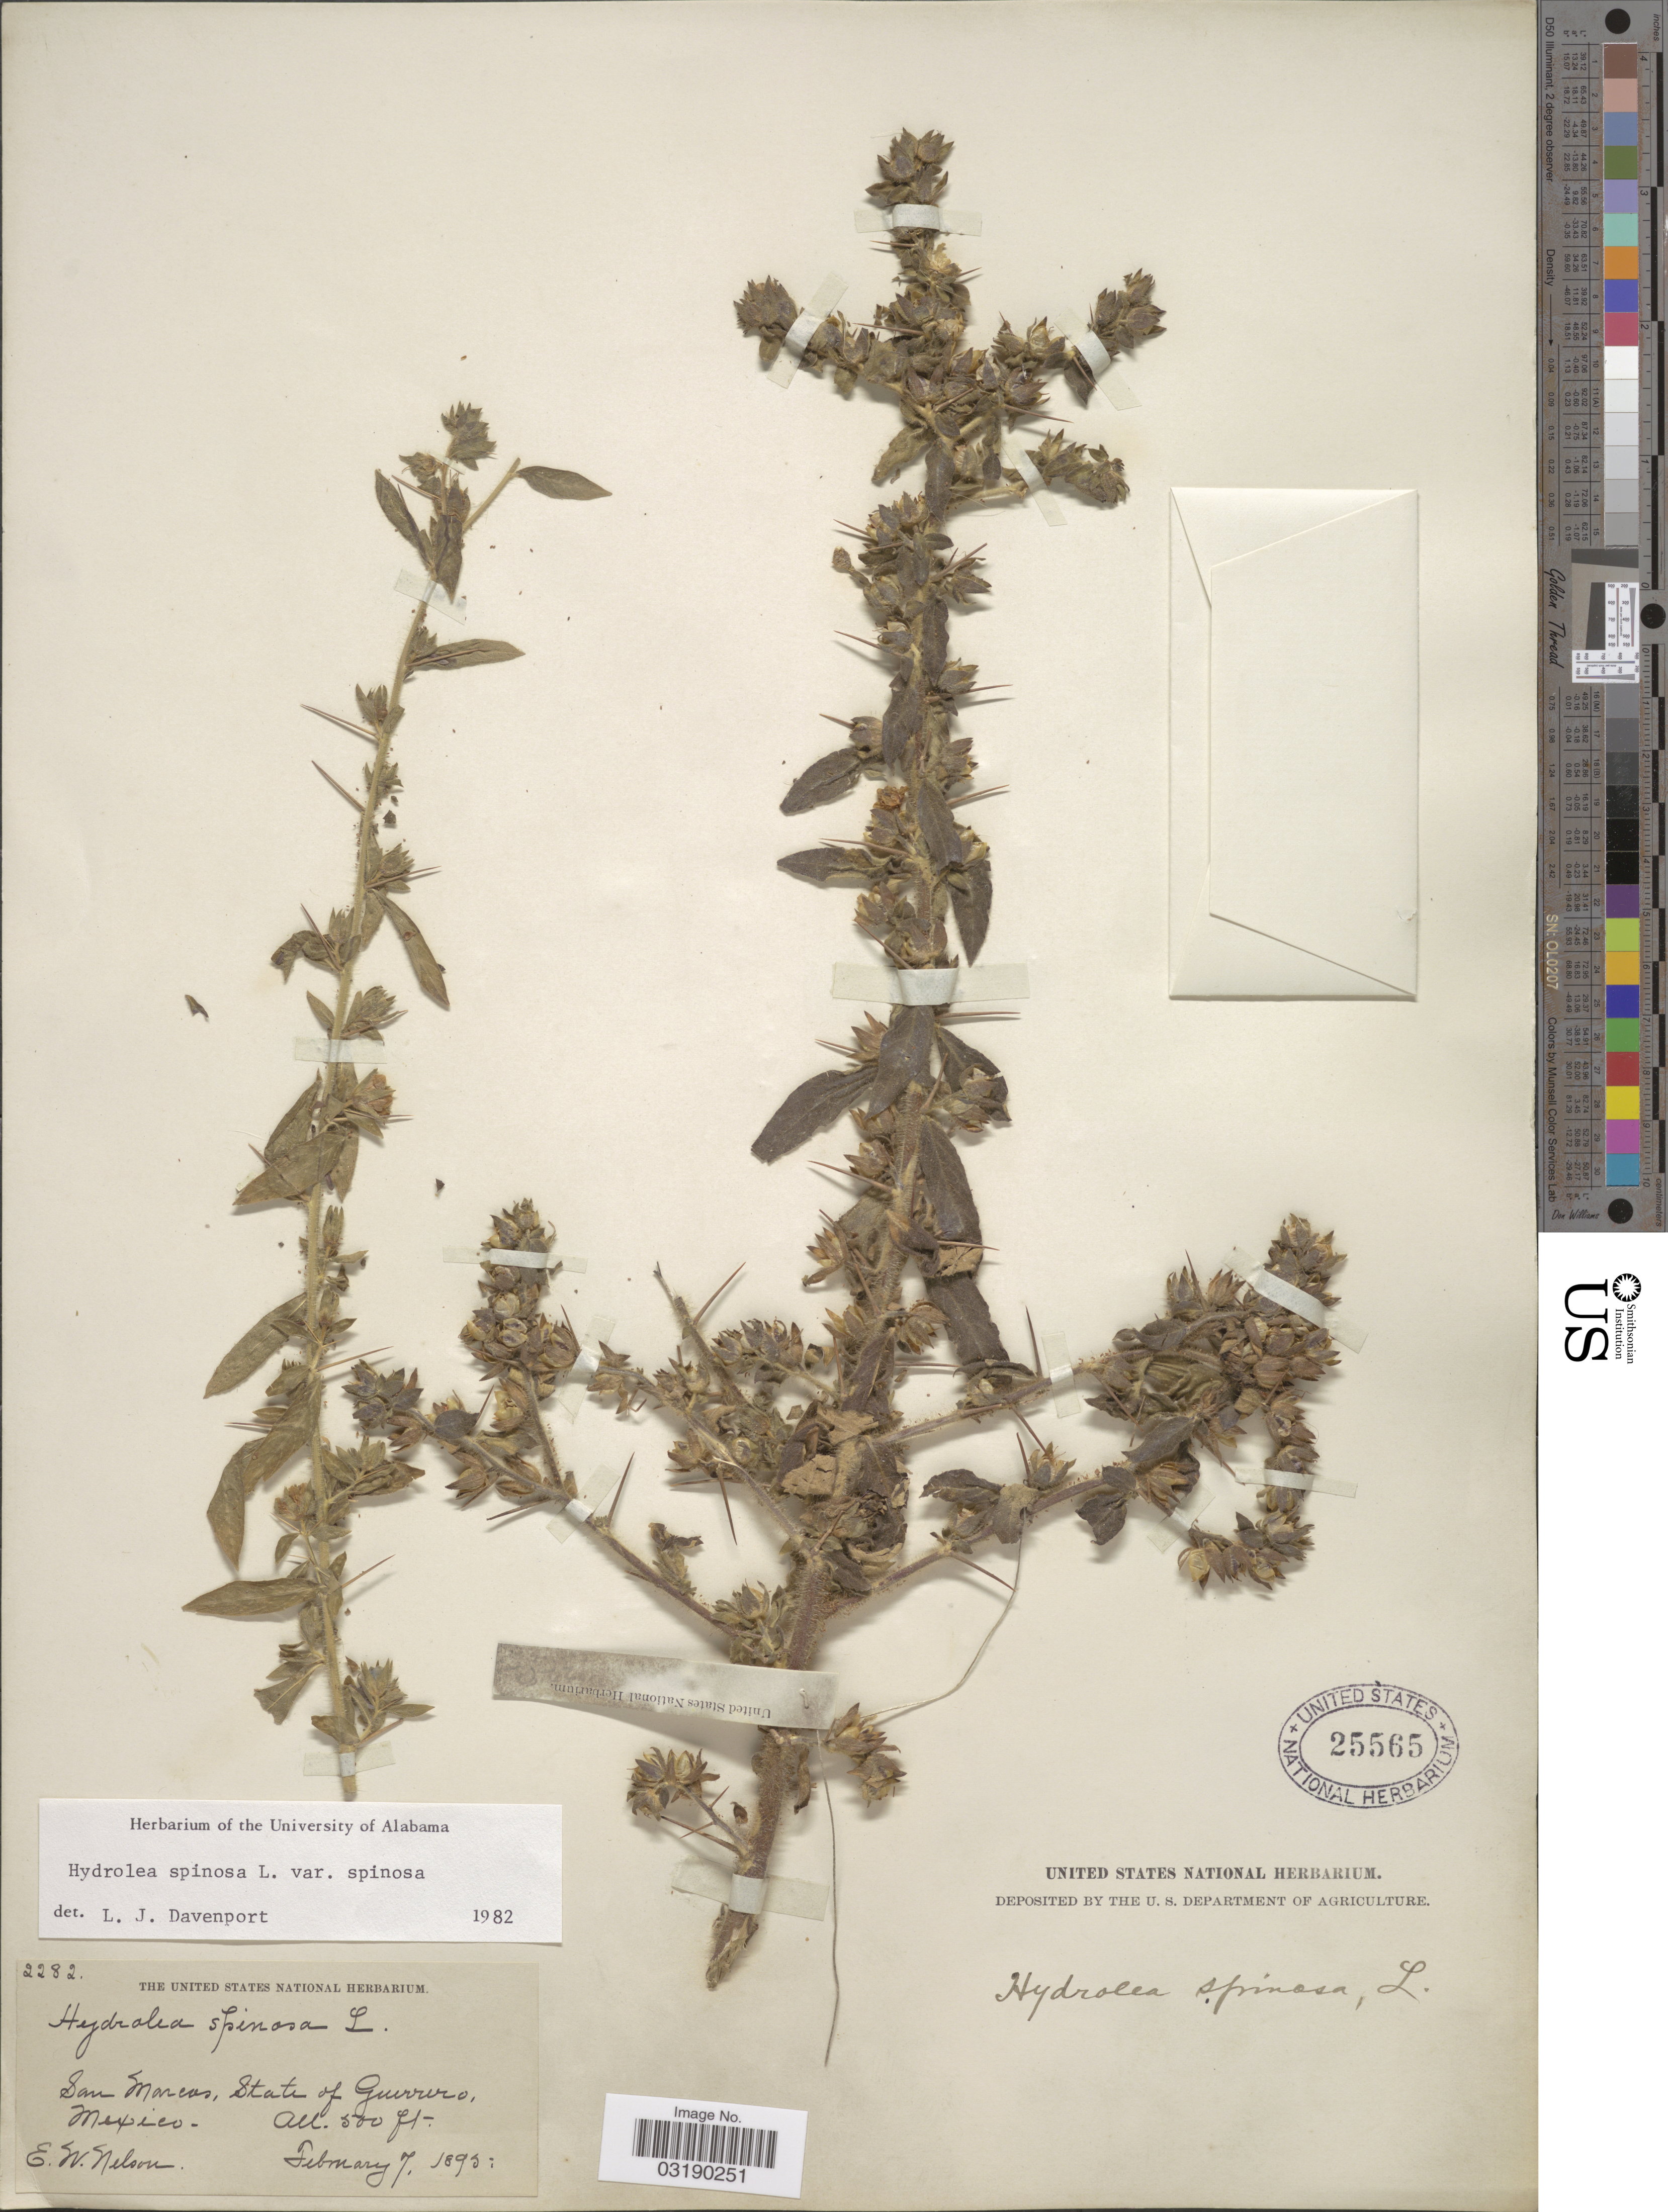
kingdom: Plantae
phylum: Tracheophyta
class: Magnoliopsida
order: Solanales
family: Hydroleaceae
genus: Hydrolea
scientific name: Hydrolea spinosa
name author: L.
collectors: E. W. Nelson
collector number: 2282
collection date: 1895-02-07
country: Mexico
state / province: Guerrero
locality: San Marcos.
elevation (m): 152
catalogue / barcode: US 25565